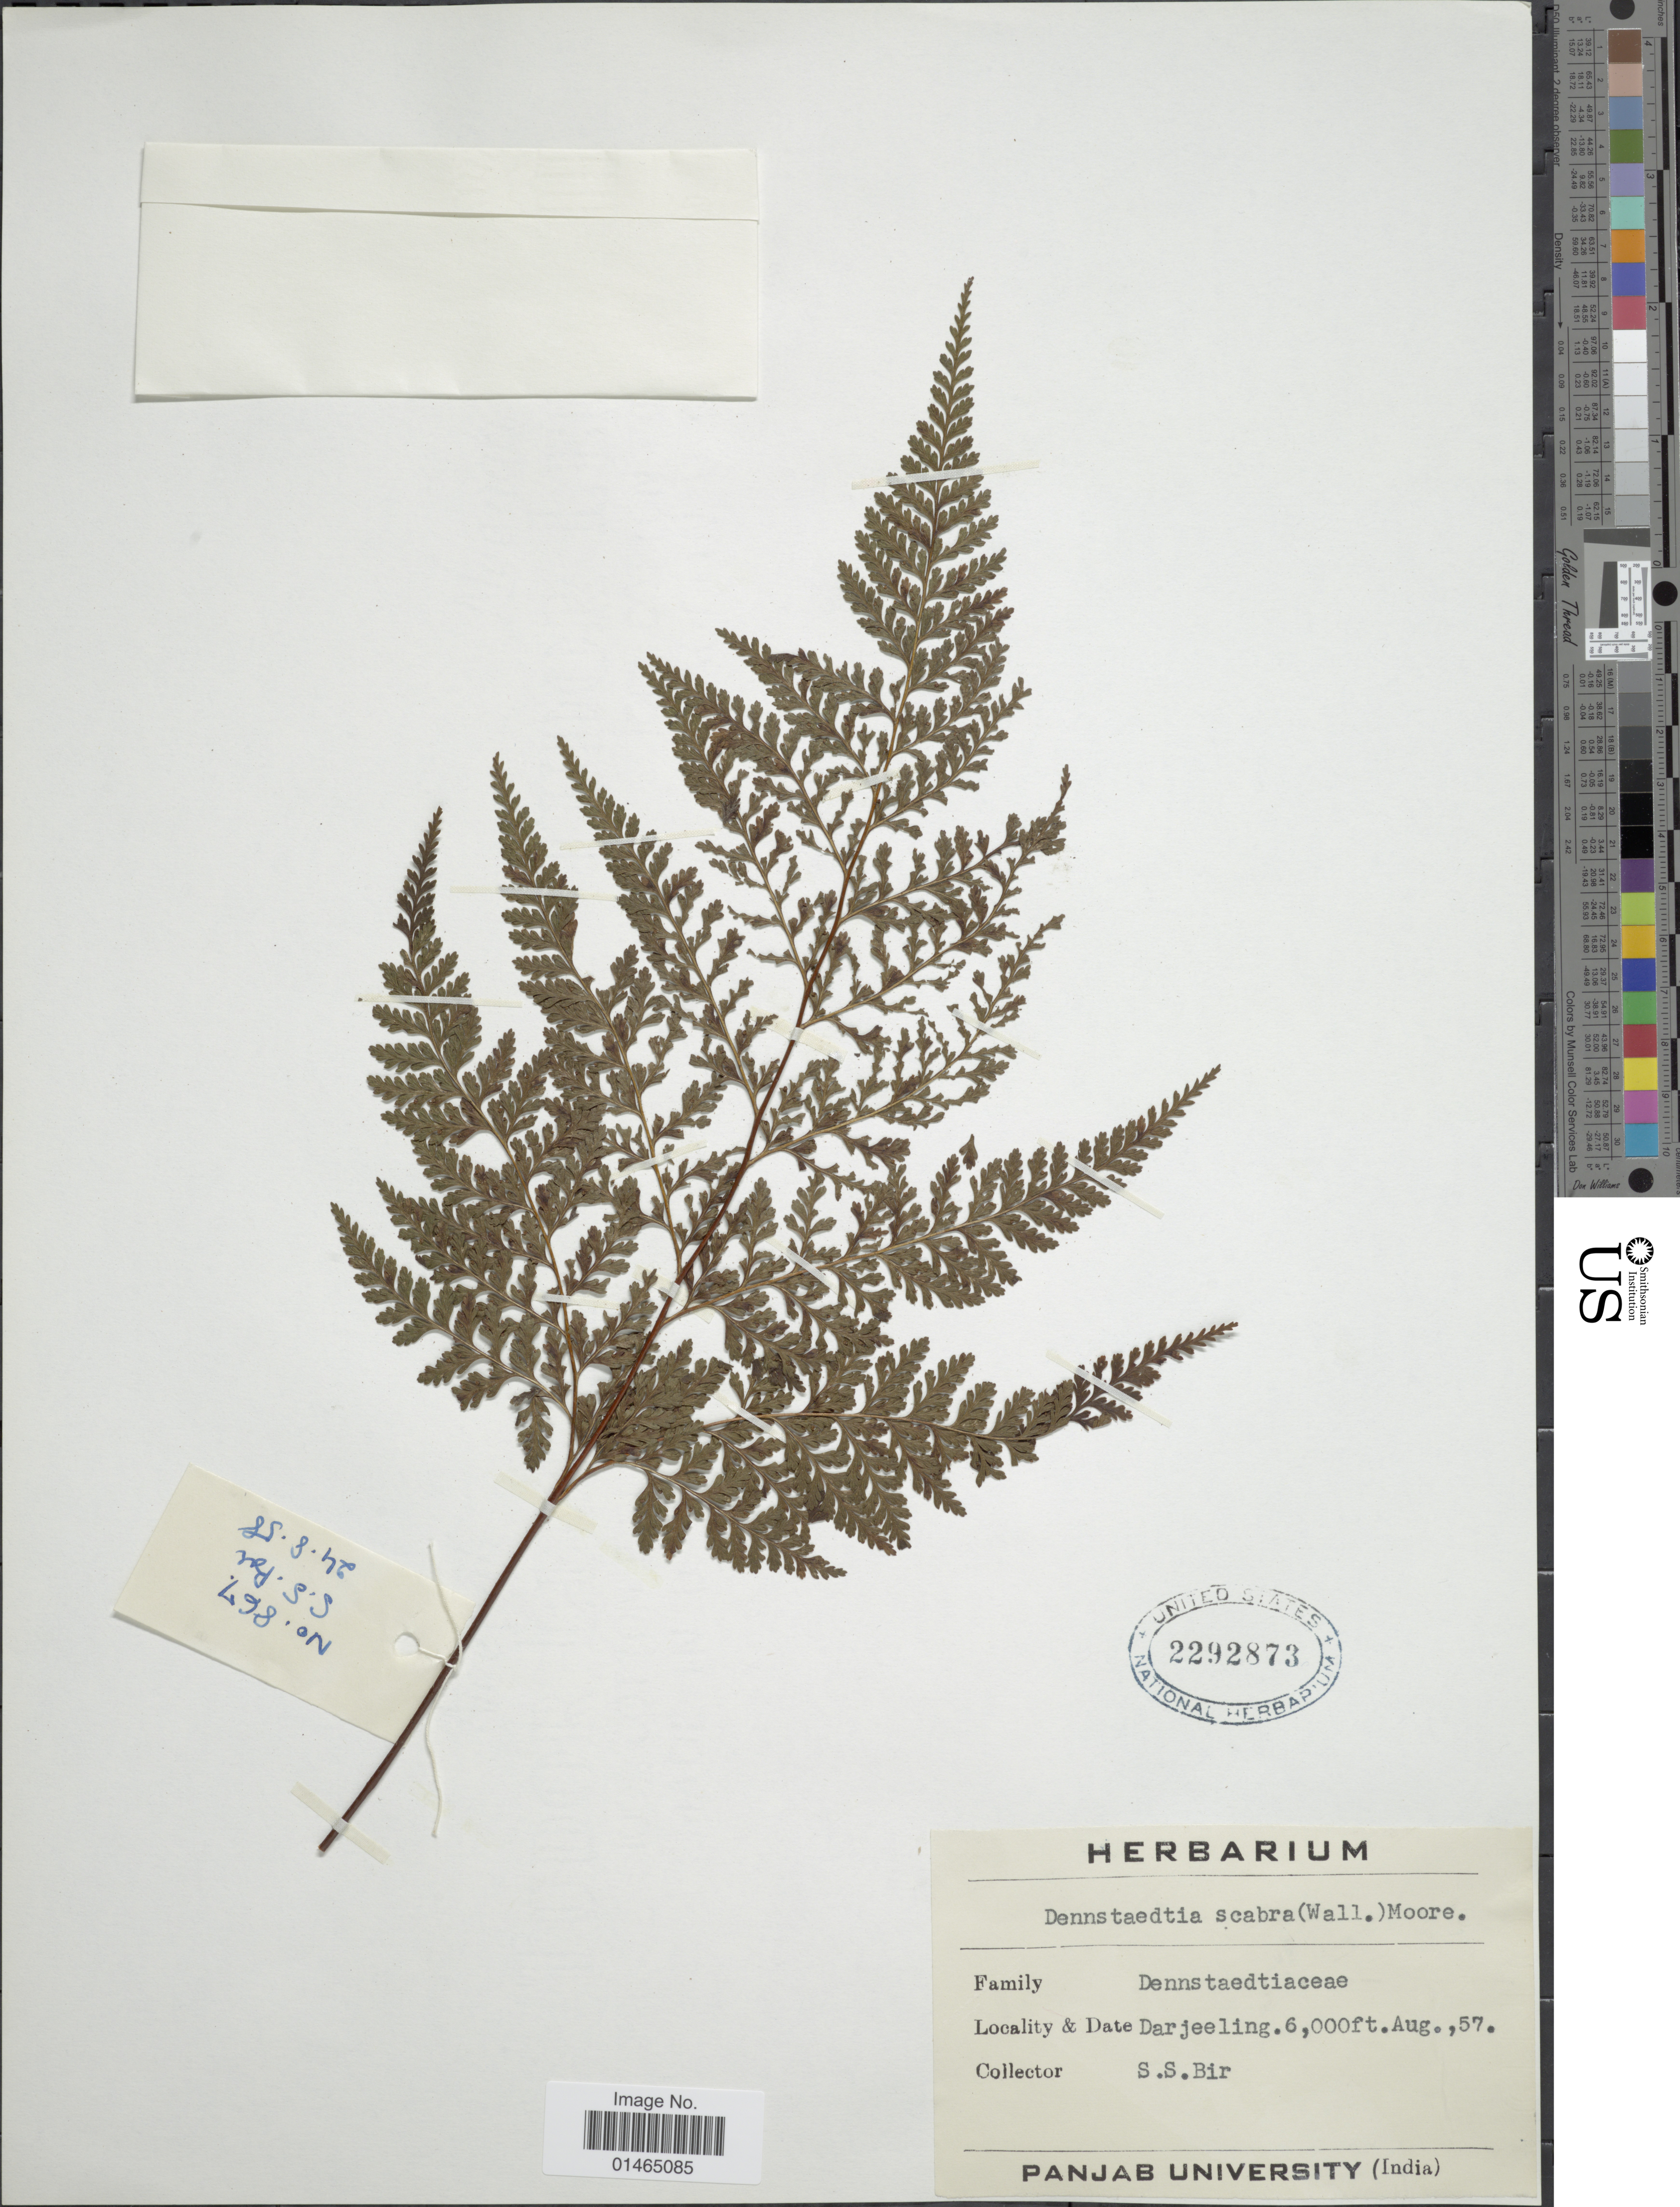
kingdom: Plantae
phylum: Tracheophyta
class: Polypodiopsida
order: Polypodiales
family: Dennstaedtiaceae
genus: Dennstaedtia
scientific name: Dennstaedtia scabra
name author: (Wall. ex Hook.) T. Moore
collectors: S. S. Bir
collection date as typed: Transcribed d/m/y: /8/57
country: India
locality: Darjeeling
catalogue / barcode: US 2292873